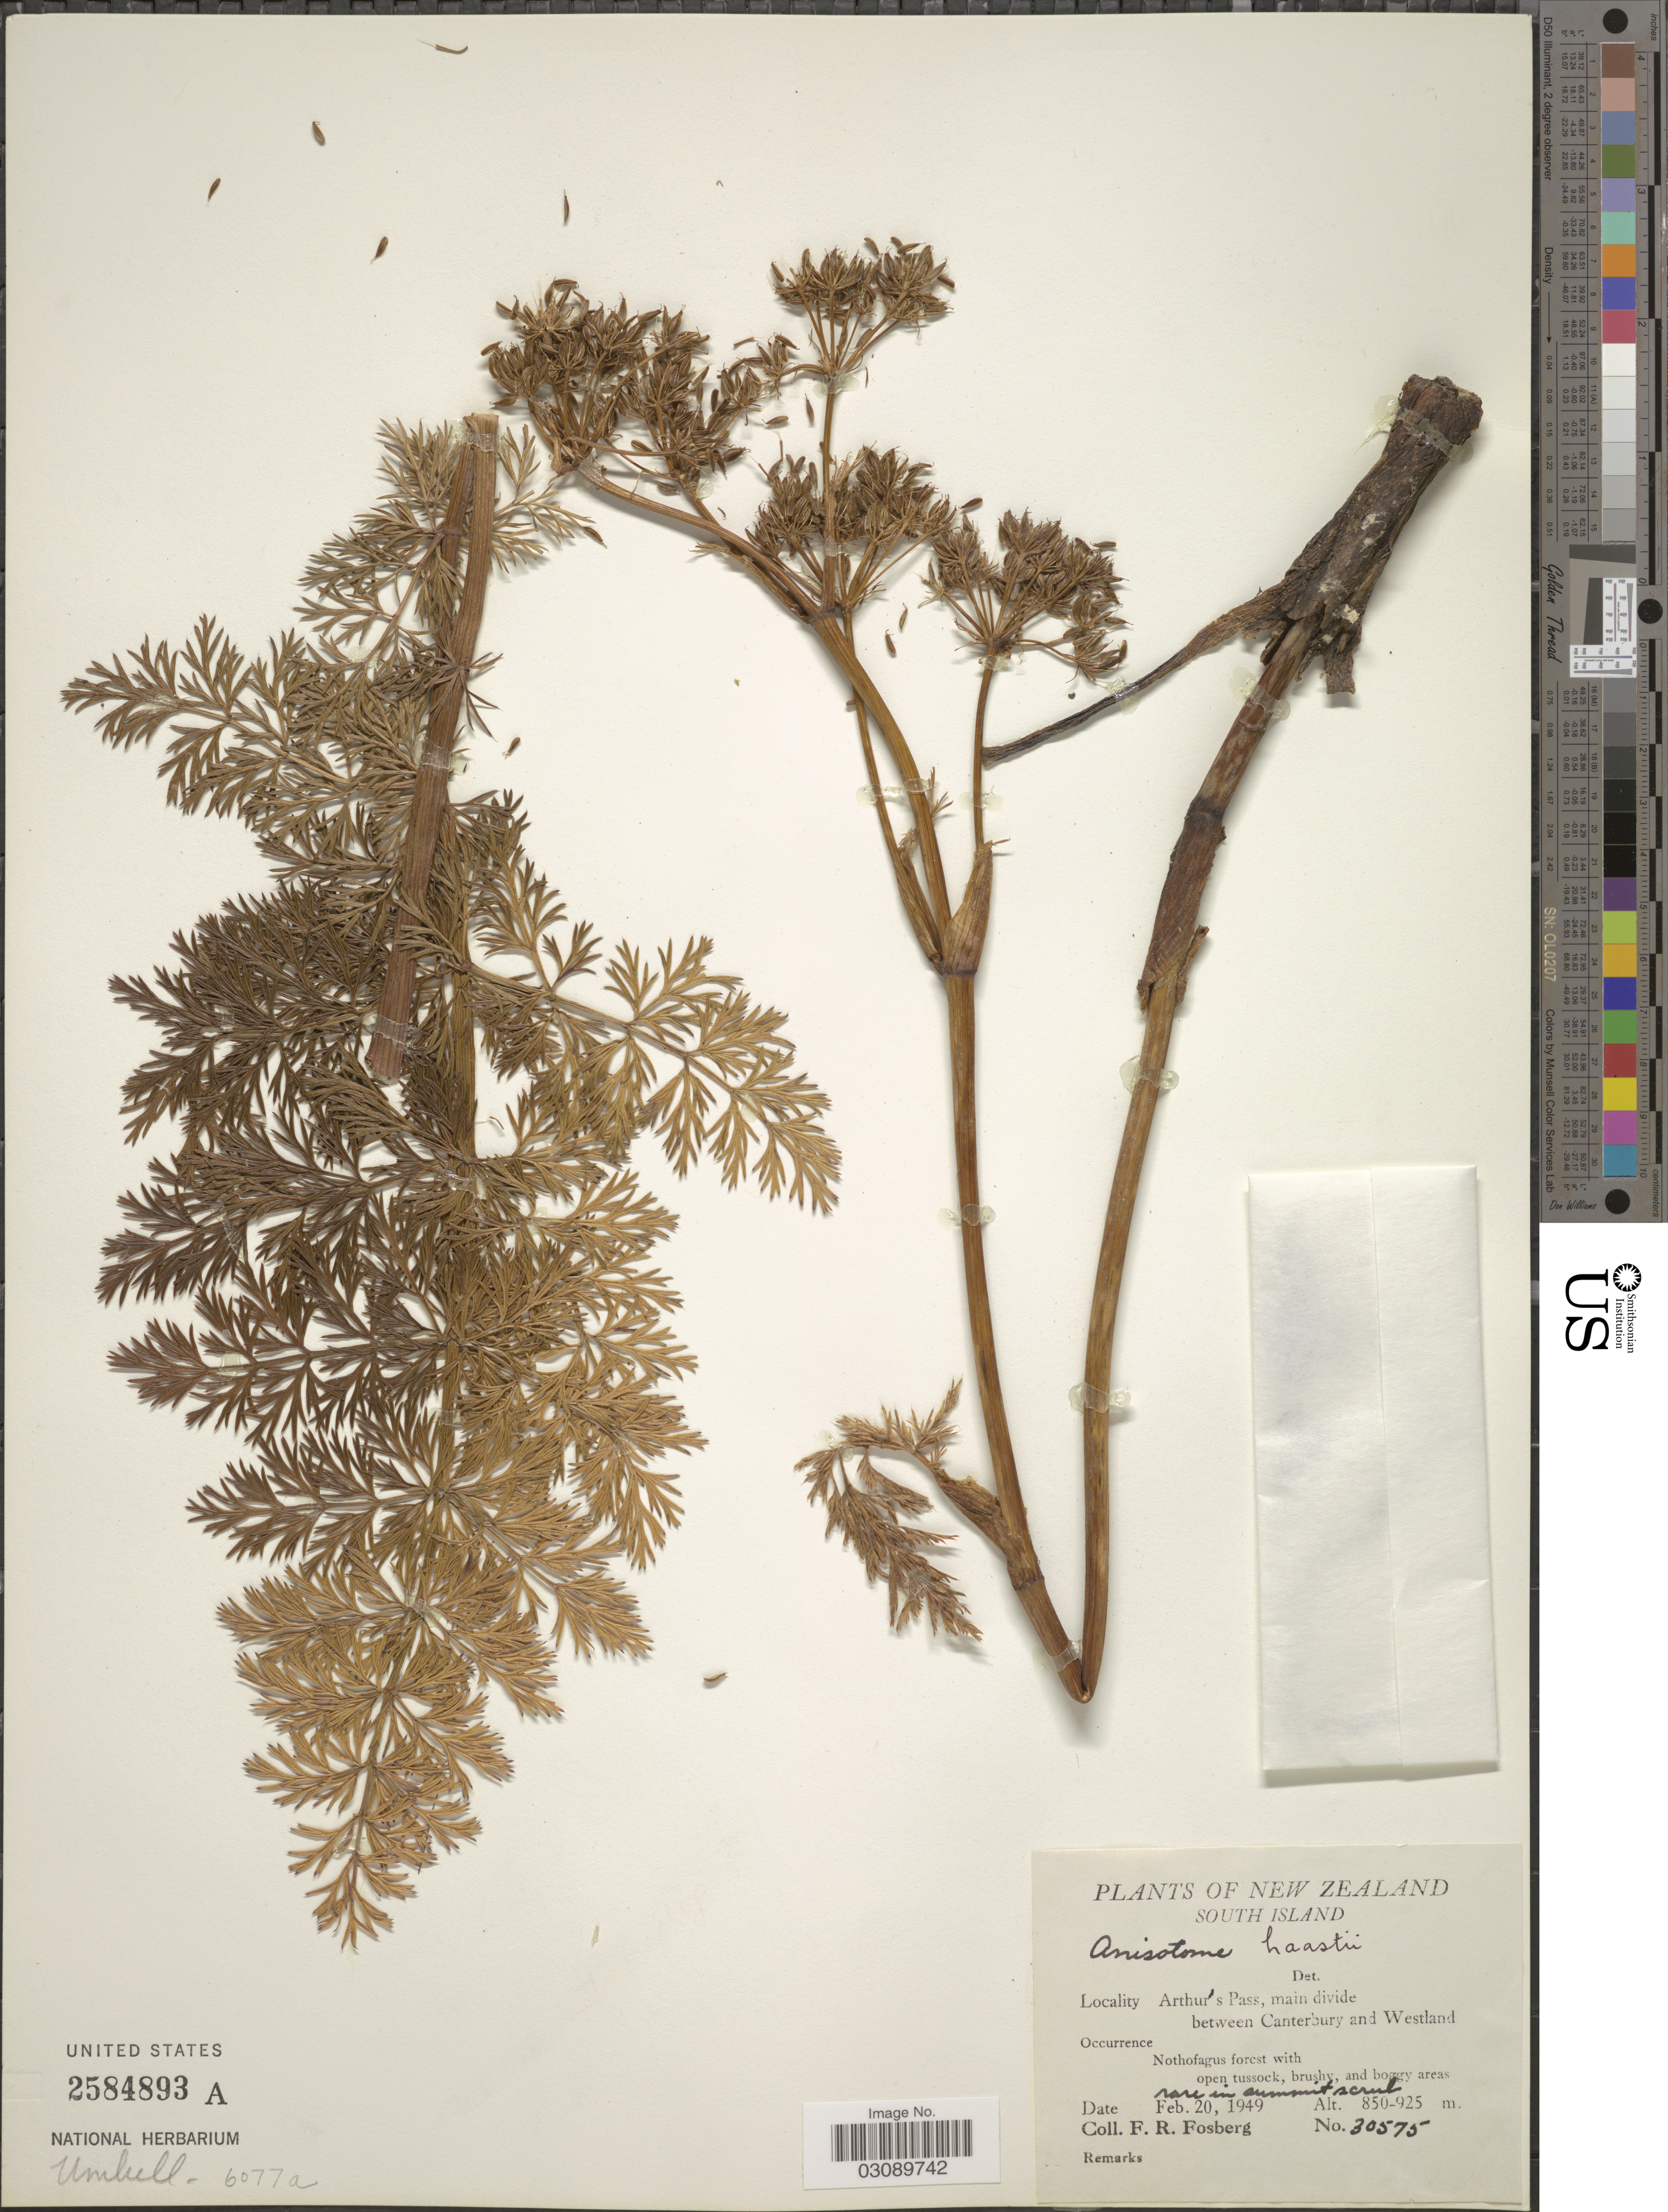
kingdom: Plantae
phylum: Tracheophyta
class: Magnoliopsida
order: Apiales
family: Apiaceae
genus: Anisotome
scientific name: Anisotome haastii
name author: (F. Muell. ex Hook. f.) Cockayne & Laing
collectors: F. R. Fosberg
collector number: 30575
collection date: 1949-02-20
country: New Zealand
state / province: Canterbury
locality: South Island. Arthur's Pass, main divide between Canterbury and Westland.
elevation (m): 850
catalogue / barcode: US 2584893A